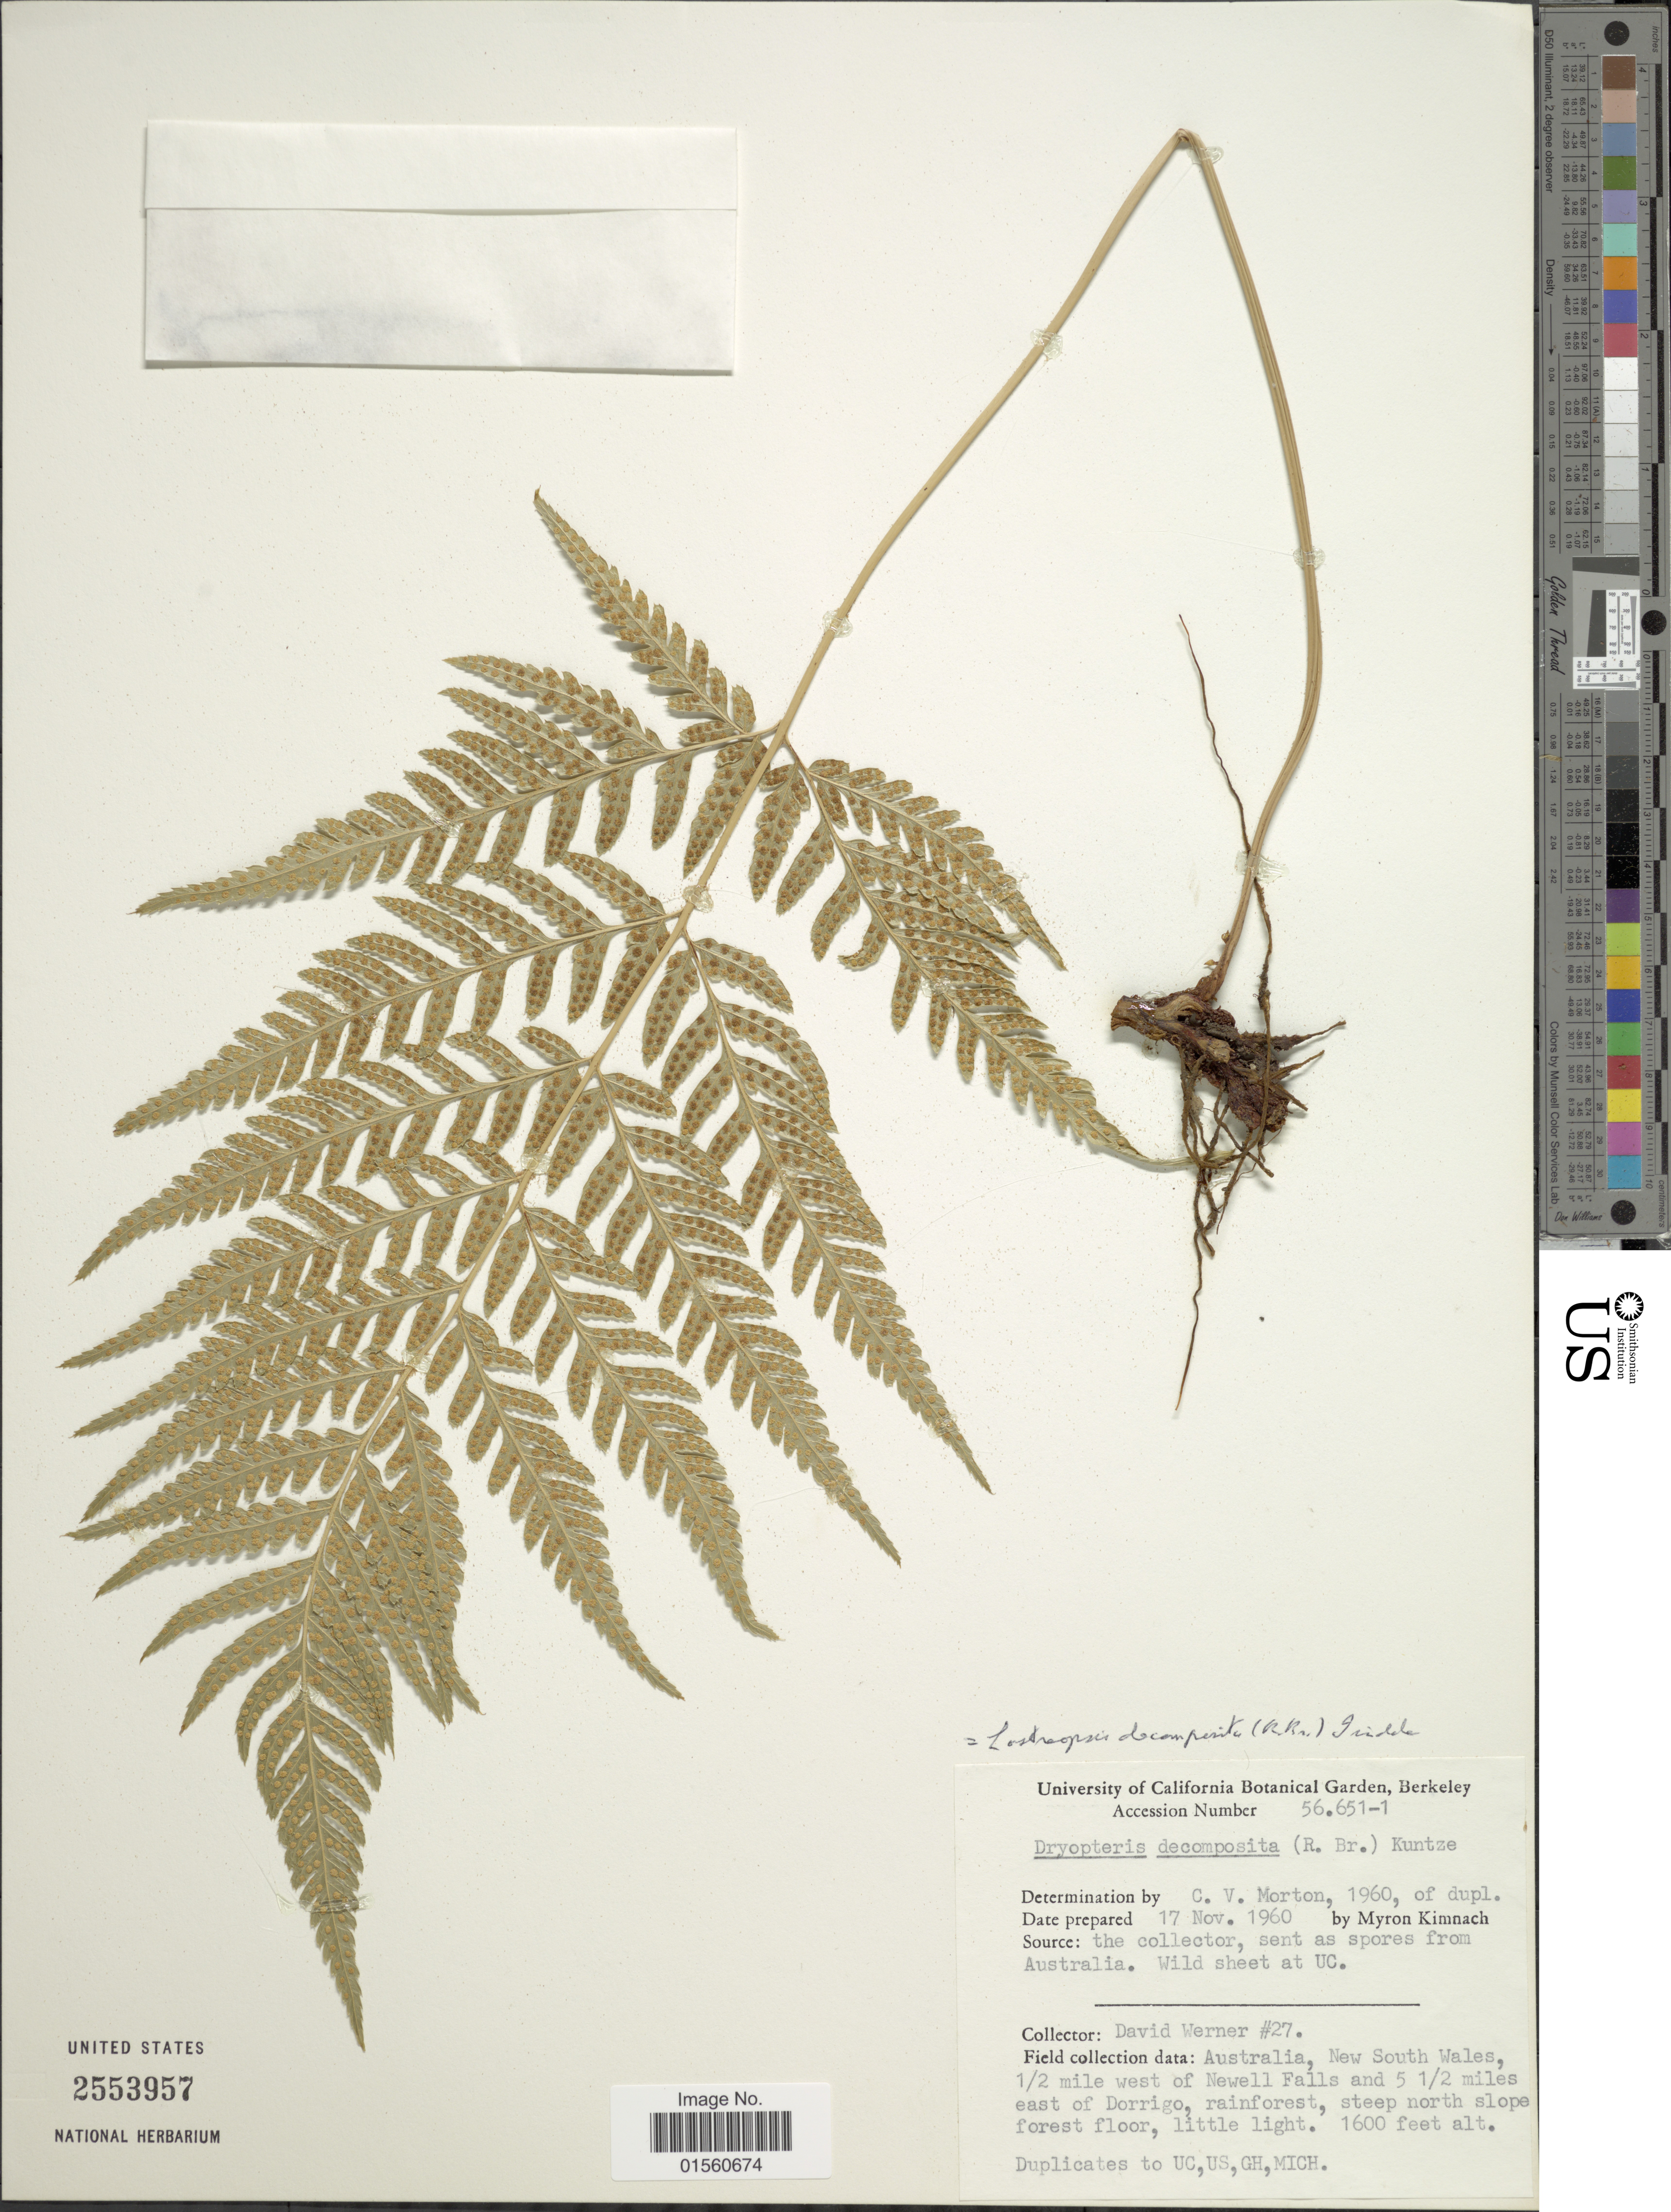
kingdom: Plantae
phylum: Tracheophyta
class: Polypodiopsida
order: Polypodiales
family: Dryopteridaceae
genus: Lastreopsis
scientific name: Lastreopsis decomposita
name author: (R. Br.) Tindale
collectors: M. W. Kimnach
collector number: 56651-1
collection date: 1960-11-17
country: United States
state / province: California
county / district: Alameda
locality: University of California Botanical Garden, Berkeley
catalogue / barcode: US 2553957